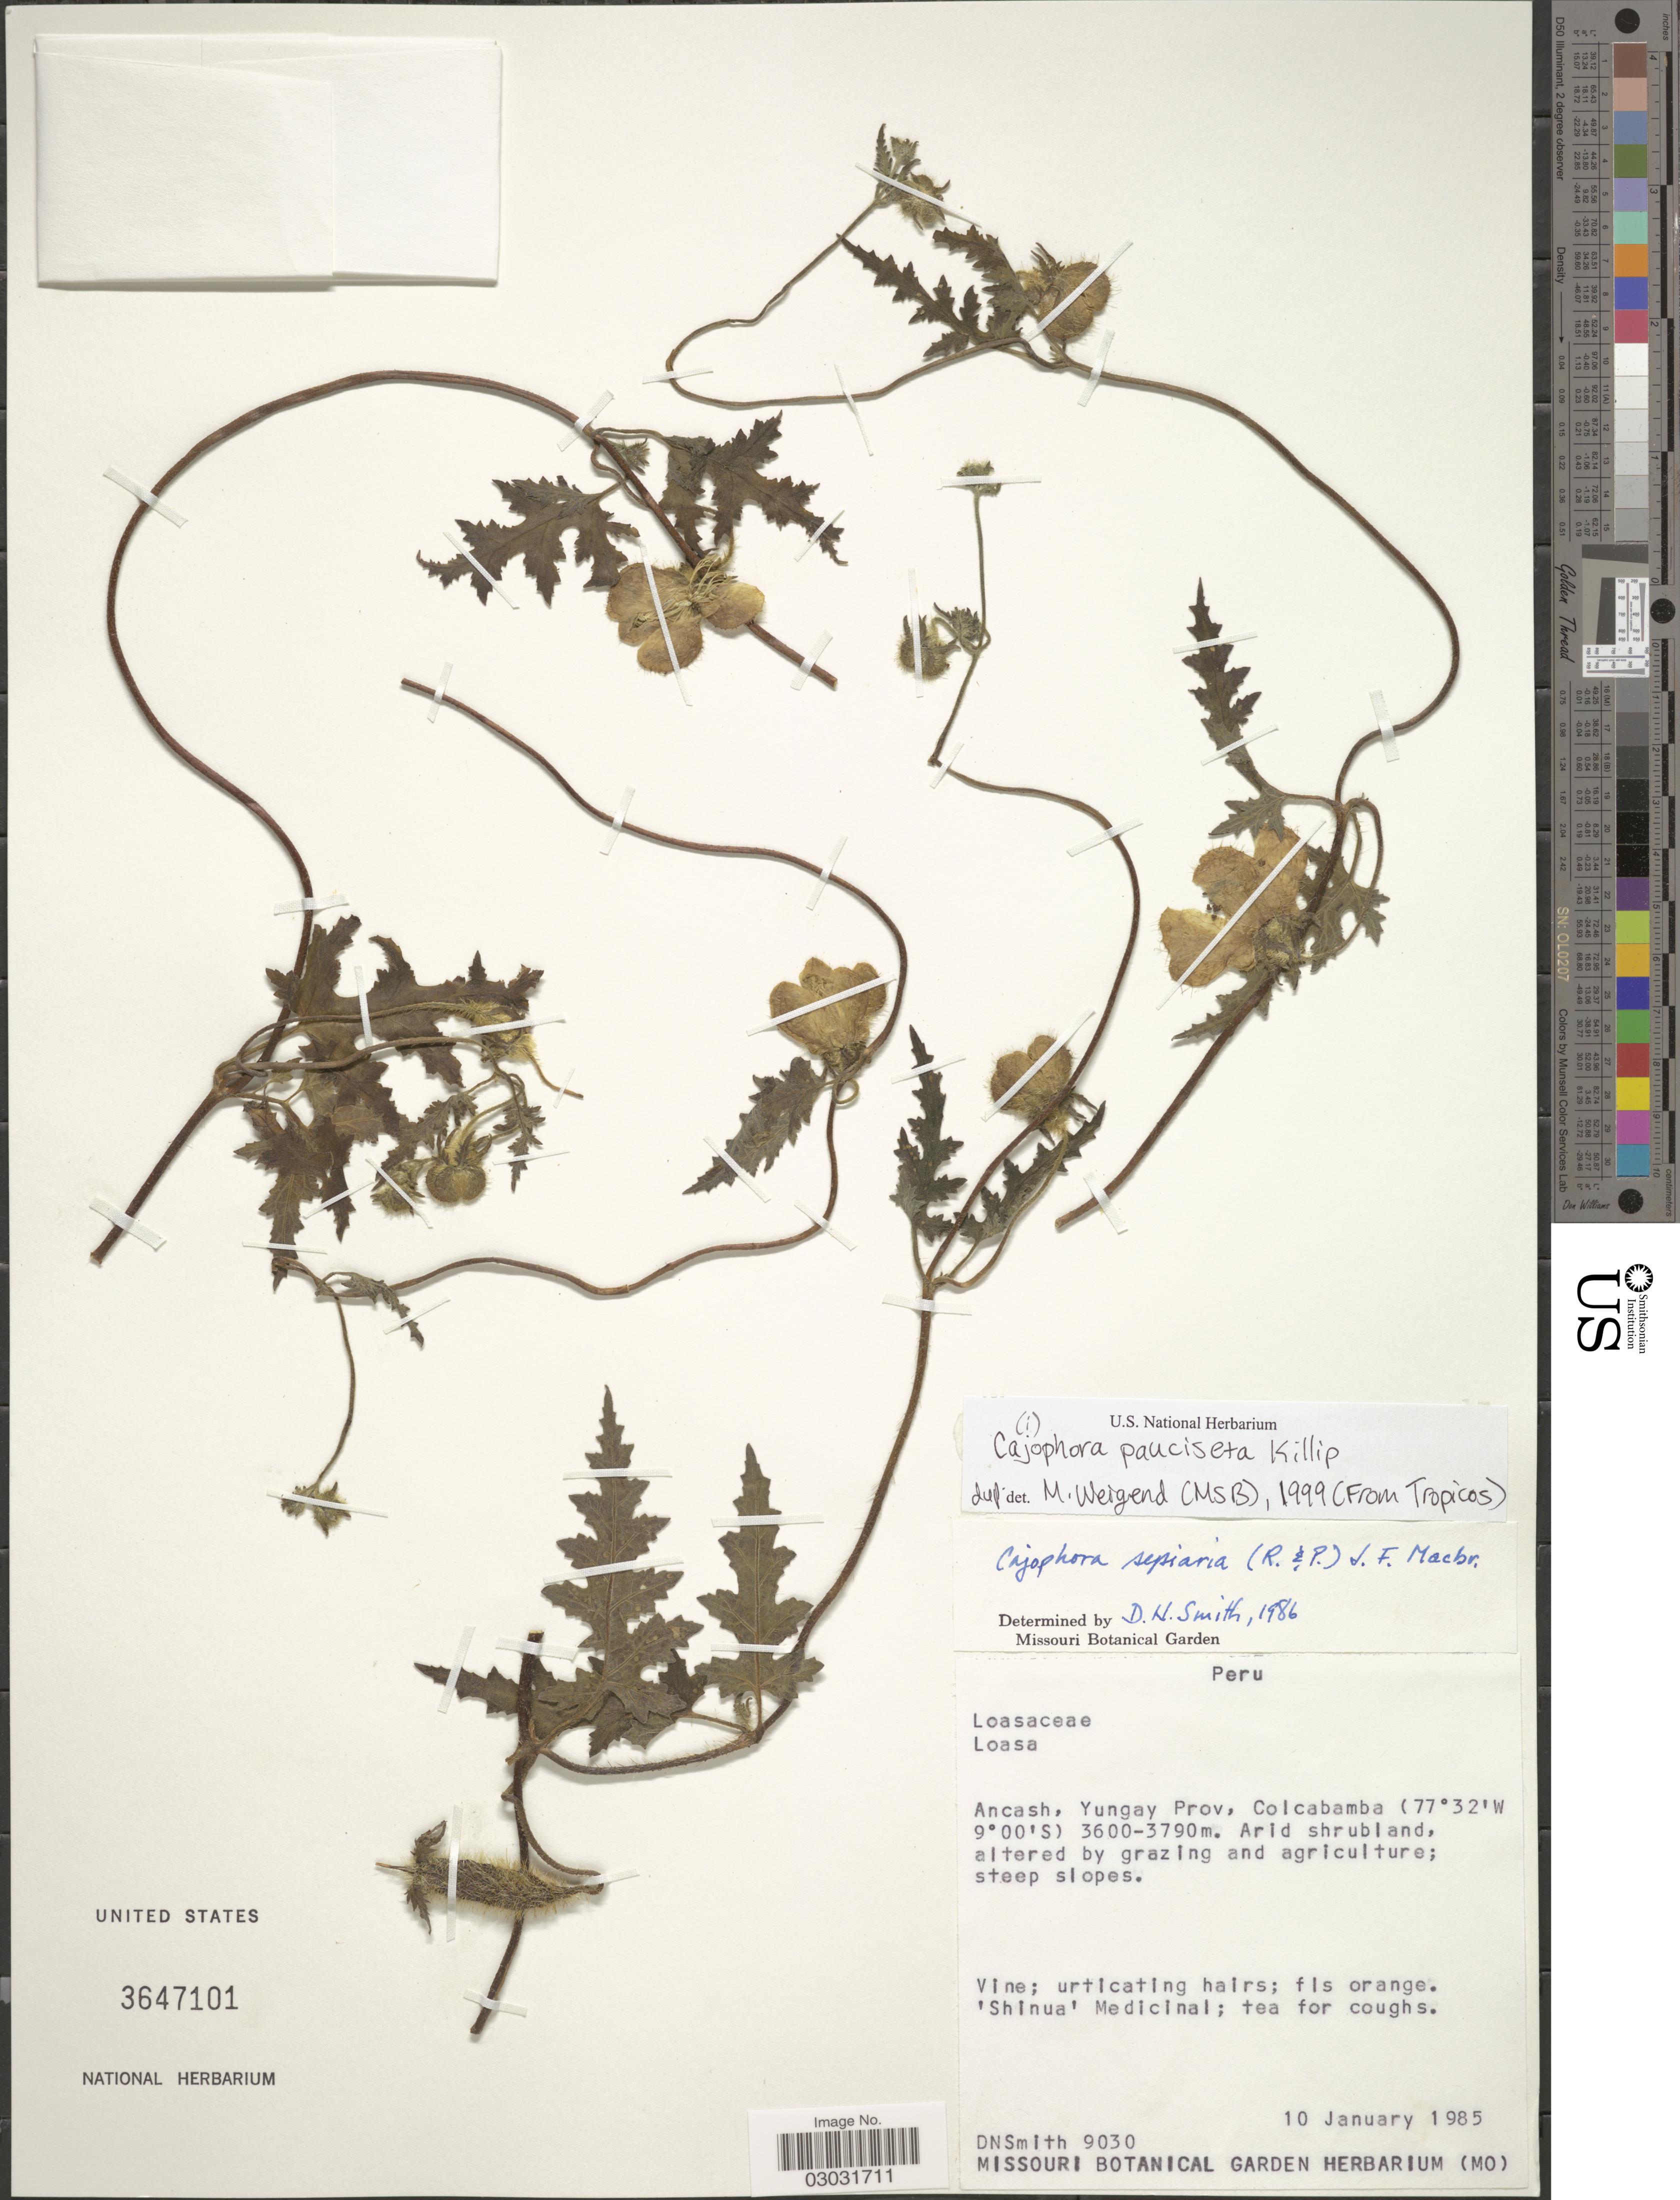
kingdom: Plantae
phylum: Tracheophyta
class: Magnoliopsida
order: Cornales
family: Loasaceae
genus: Caiophora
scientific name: Caiophora pauciseta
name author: Killip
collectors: D. Smith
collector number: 9030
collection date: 1985-01-10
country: Peru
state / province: Ancash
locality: Yungay Prov, Colcabamba.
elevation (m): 3600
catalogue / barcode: US 3647101